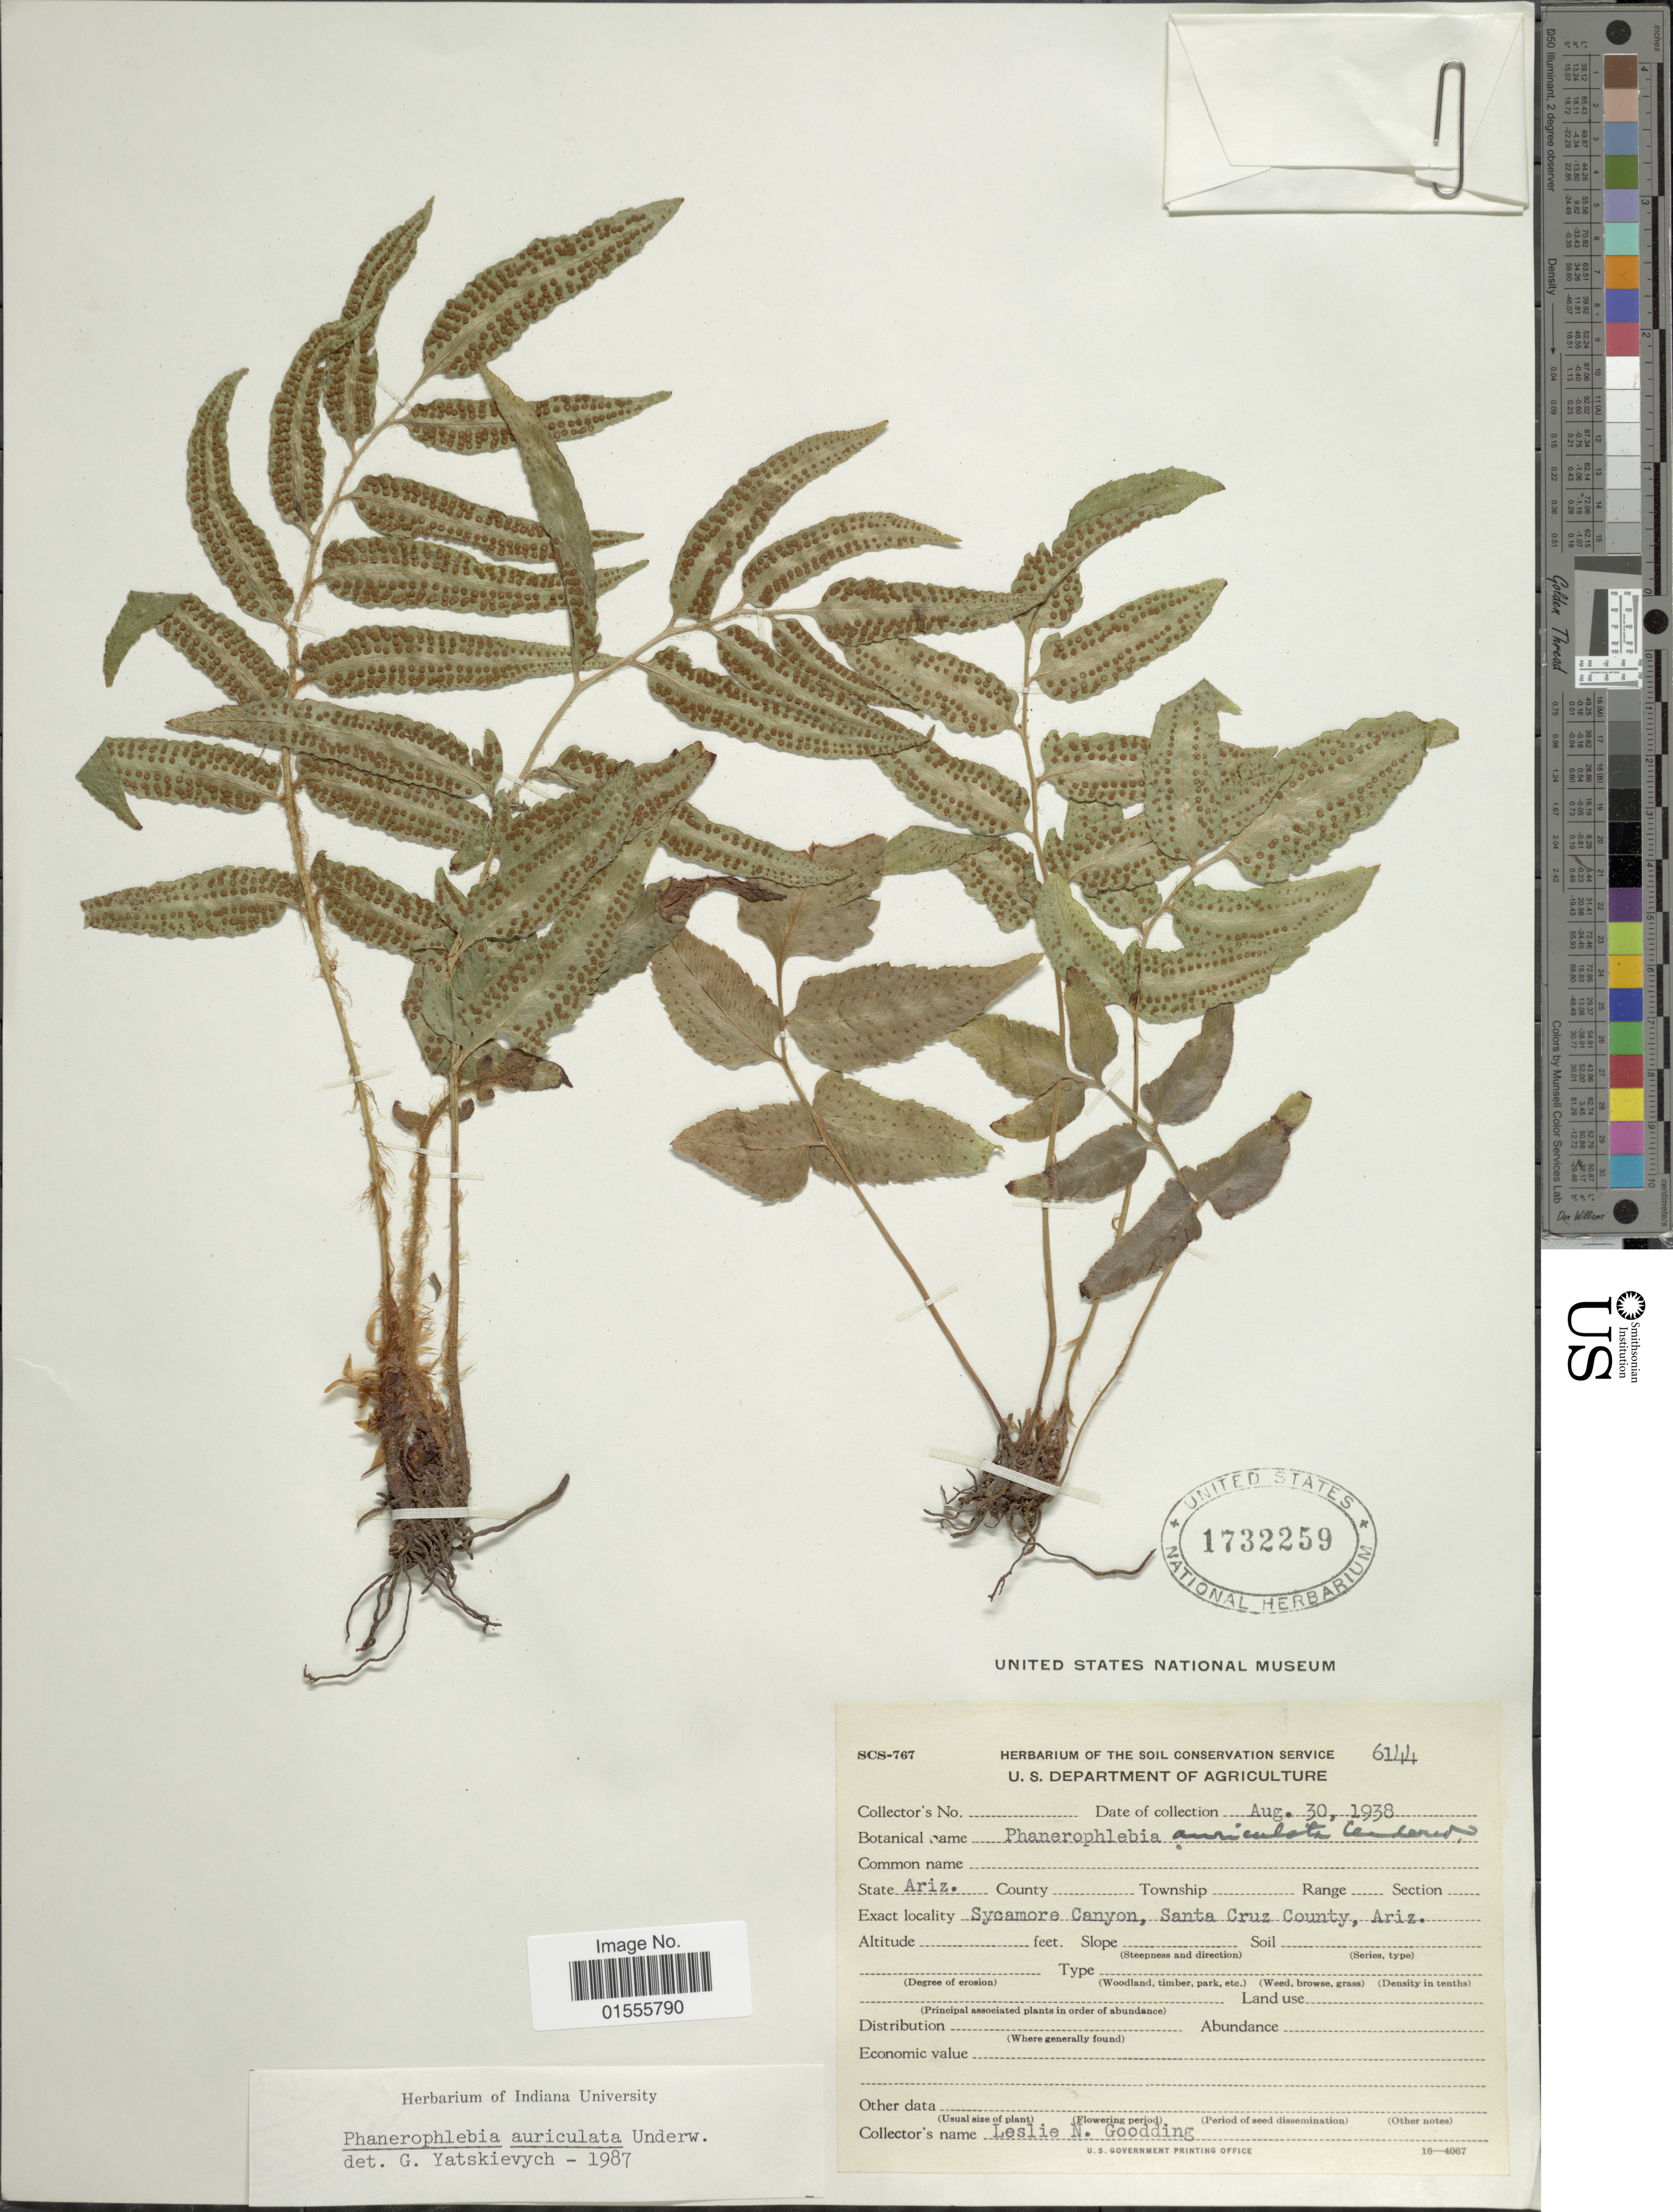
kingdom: Plantae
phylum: Tracheophyta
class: Polypodiopsida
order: Polypodiales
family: Dryopteridaceae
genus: Phanerophlebia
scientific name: Phanerophlebia auriculata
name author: Underw.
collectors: L. N. Goodding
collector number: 6144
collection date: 1938-08-30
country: United States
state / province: Arizona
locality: Sycamore Canyon, Santa Cruz County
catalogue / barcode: US 1732259